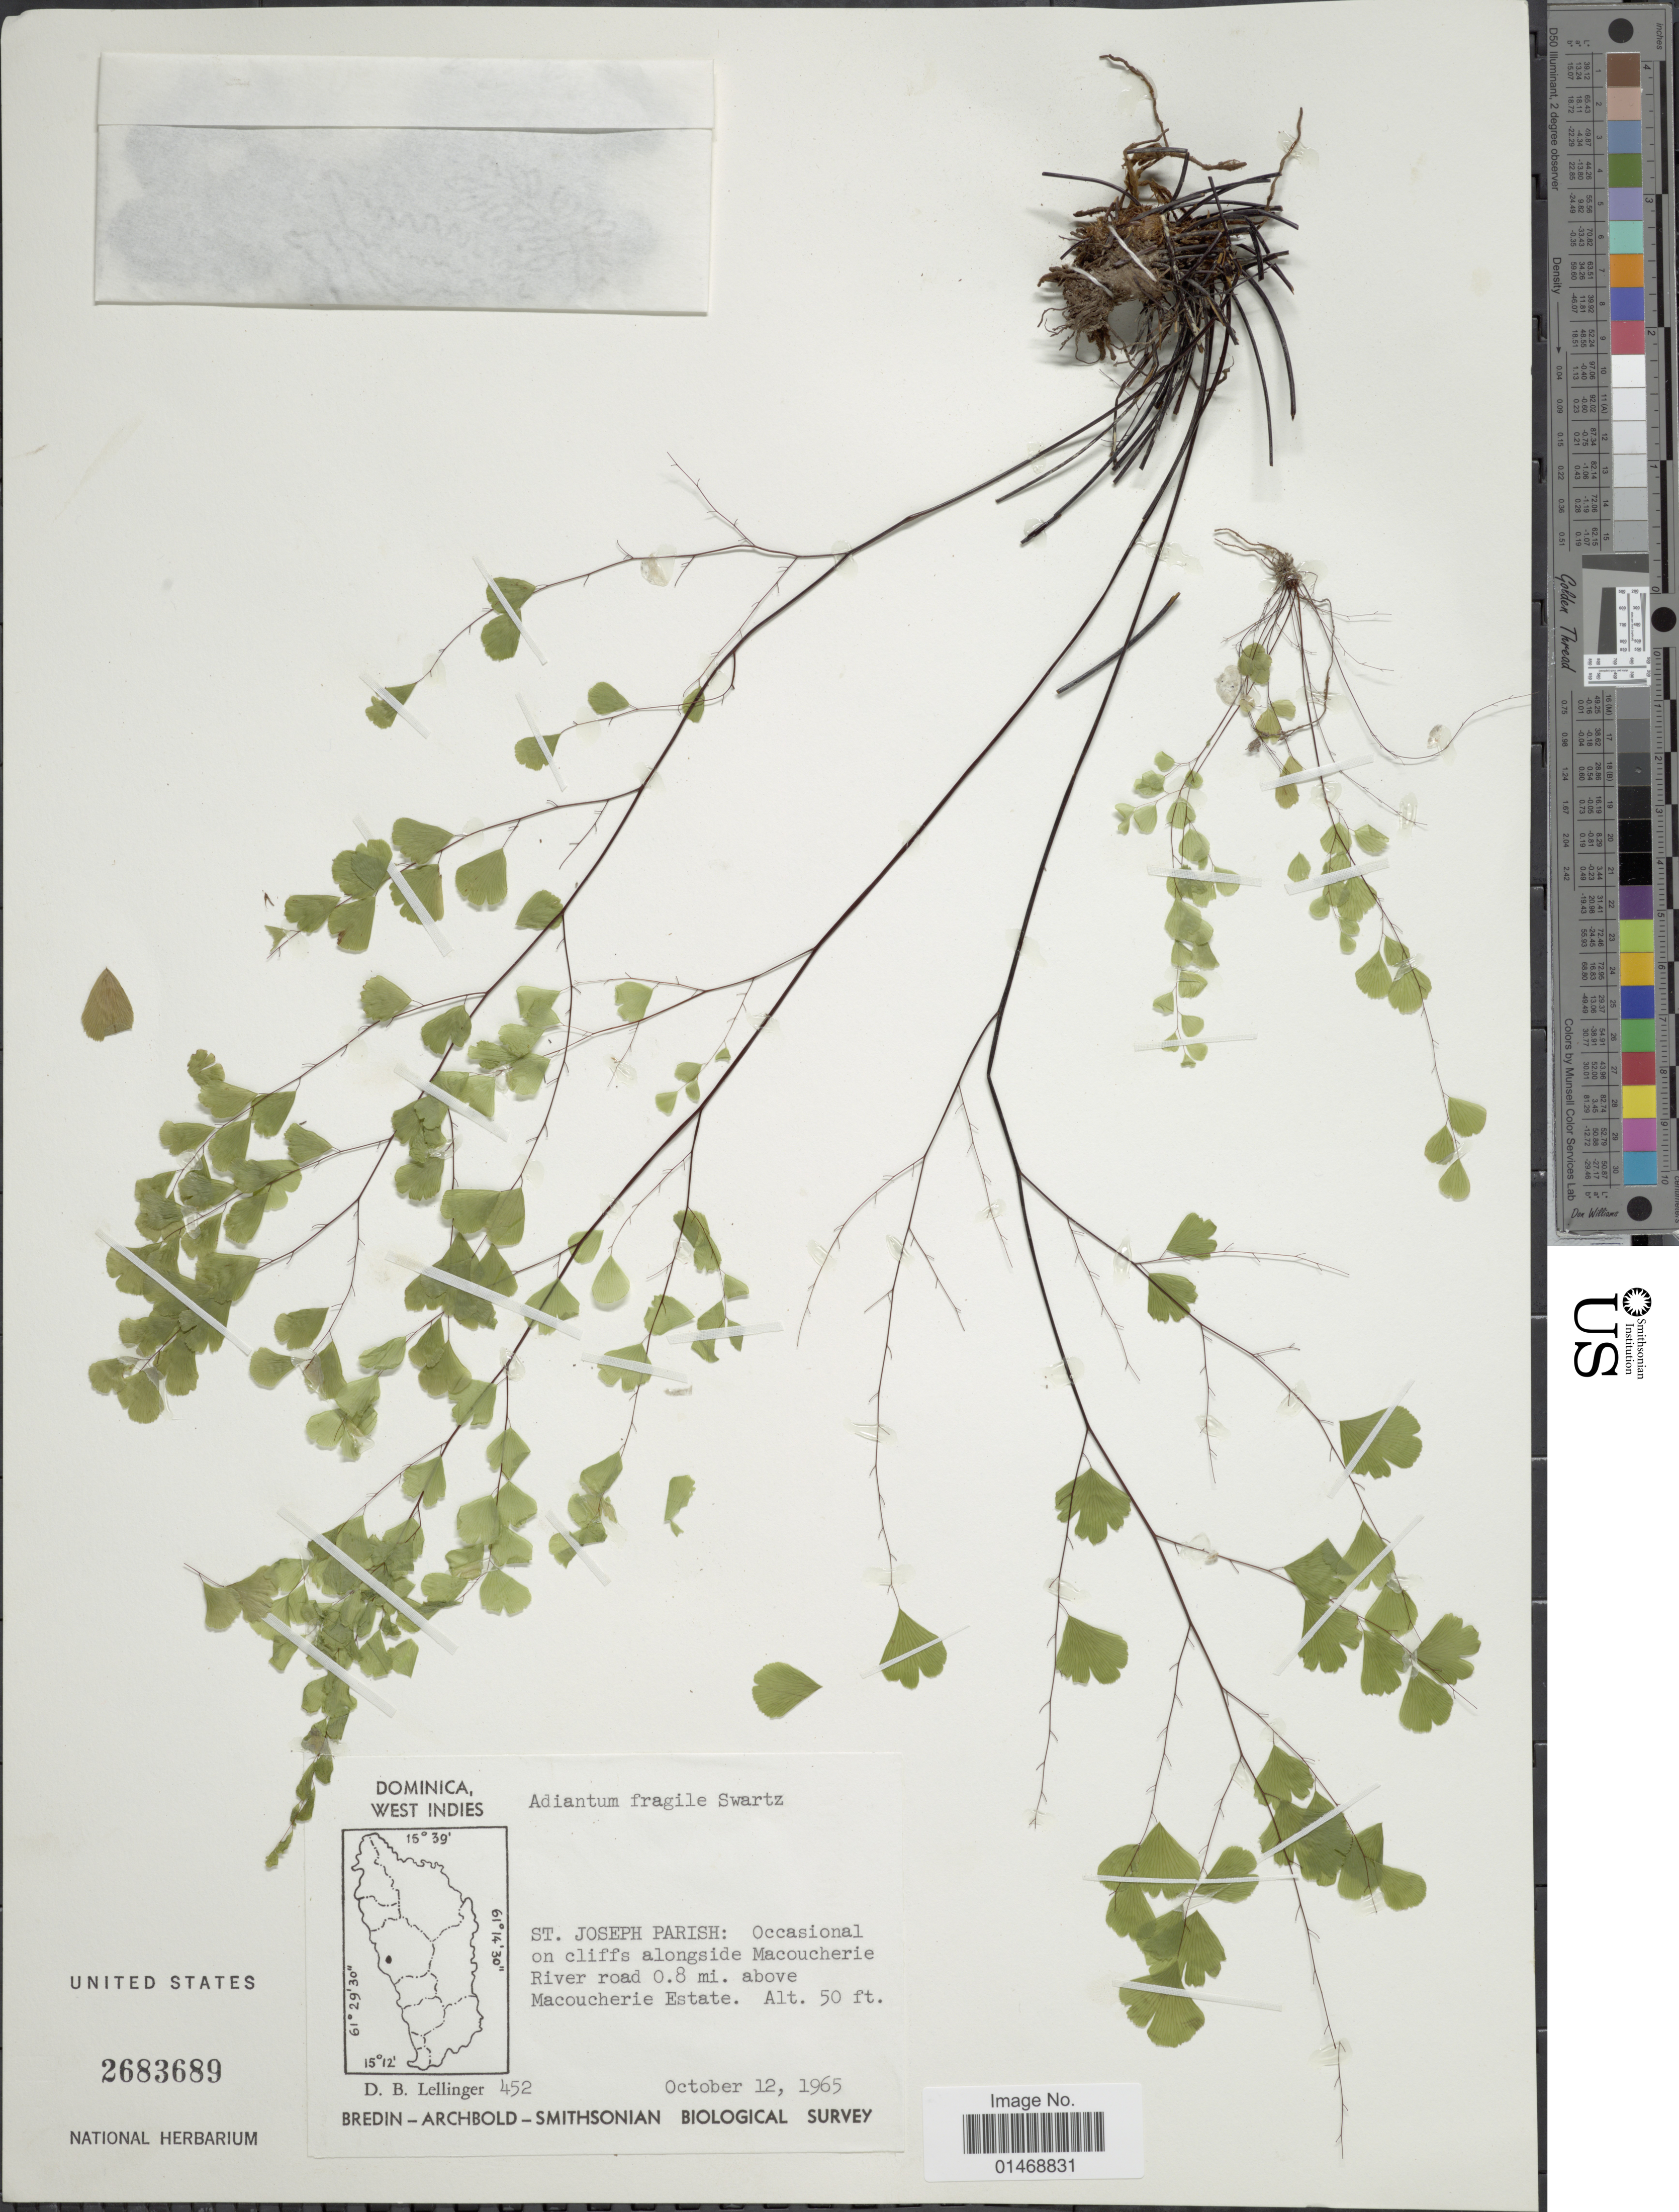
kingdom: Plantae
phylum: Tracheophyta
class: Polypodiopsida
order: Polypodiales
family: Pteridaceae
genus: Adiantum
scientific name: Adiantum fragile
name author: Sw.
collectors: D. B. Lellinger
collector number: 452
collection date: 1965-10-12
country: Dominica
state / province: St. Joseph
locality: St Jospeh Parish: Occasional on cliffs alongside Macoucherie River road 0.8 mi. above Macoucherie Estate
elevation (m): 15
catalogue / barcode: US 2683689